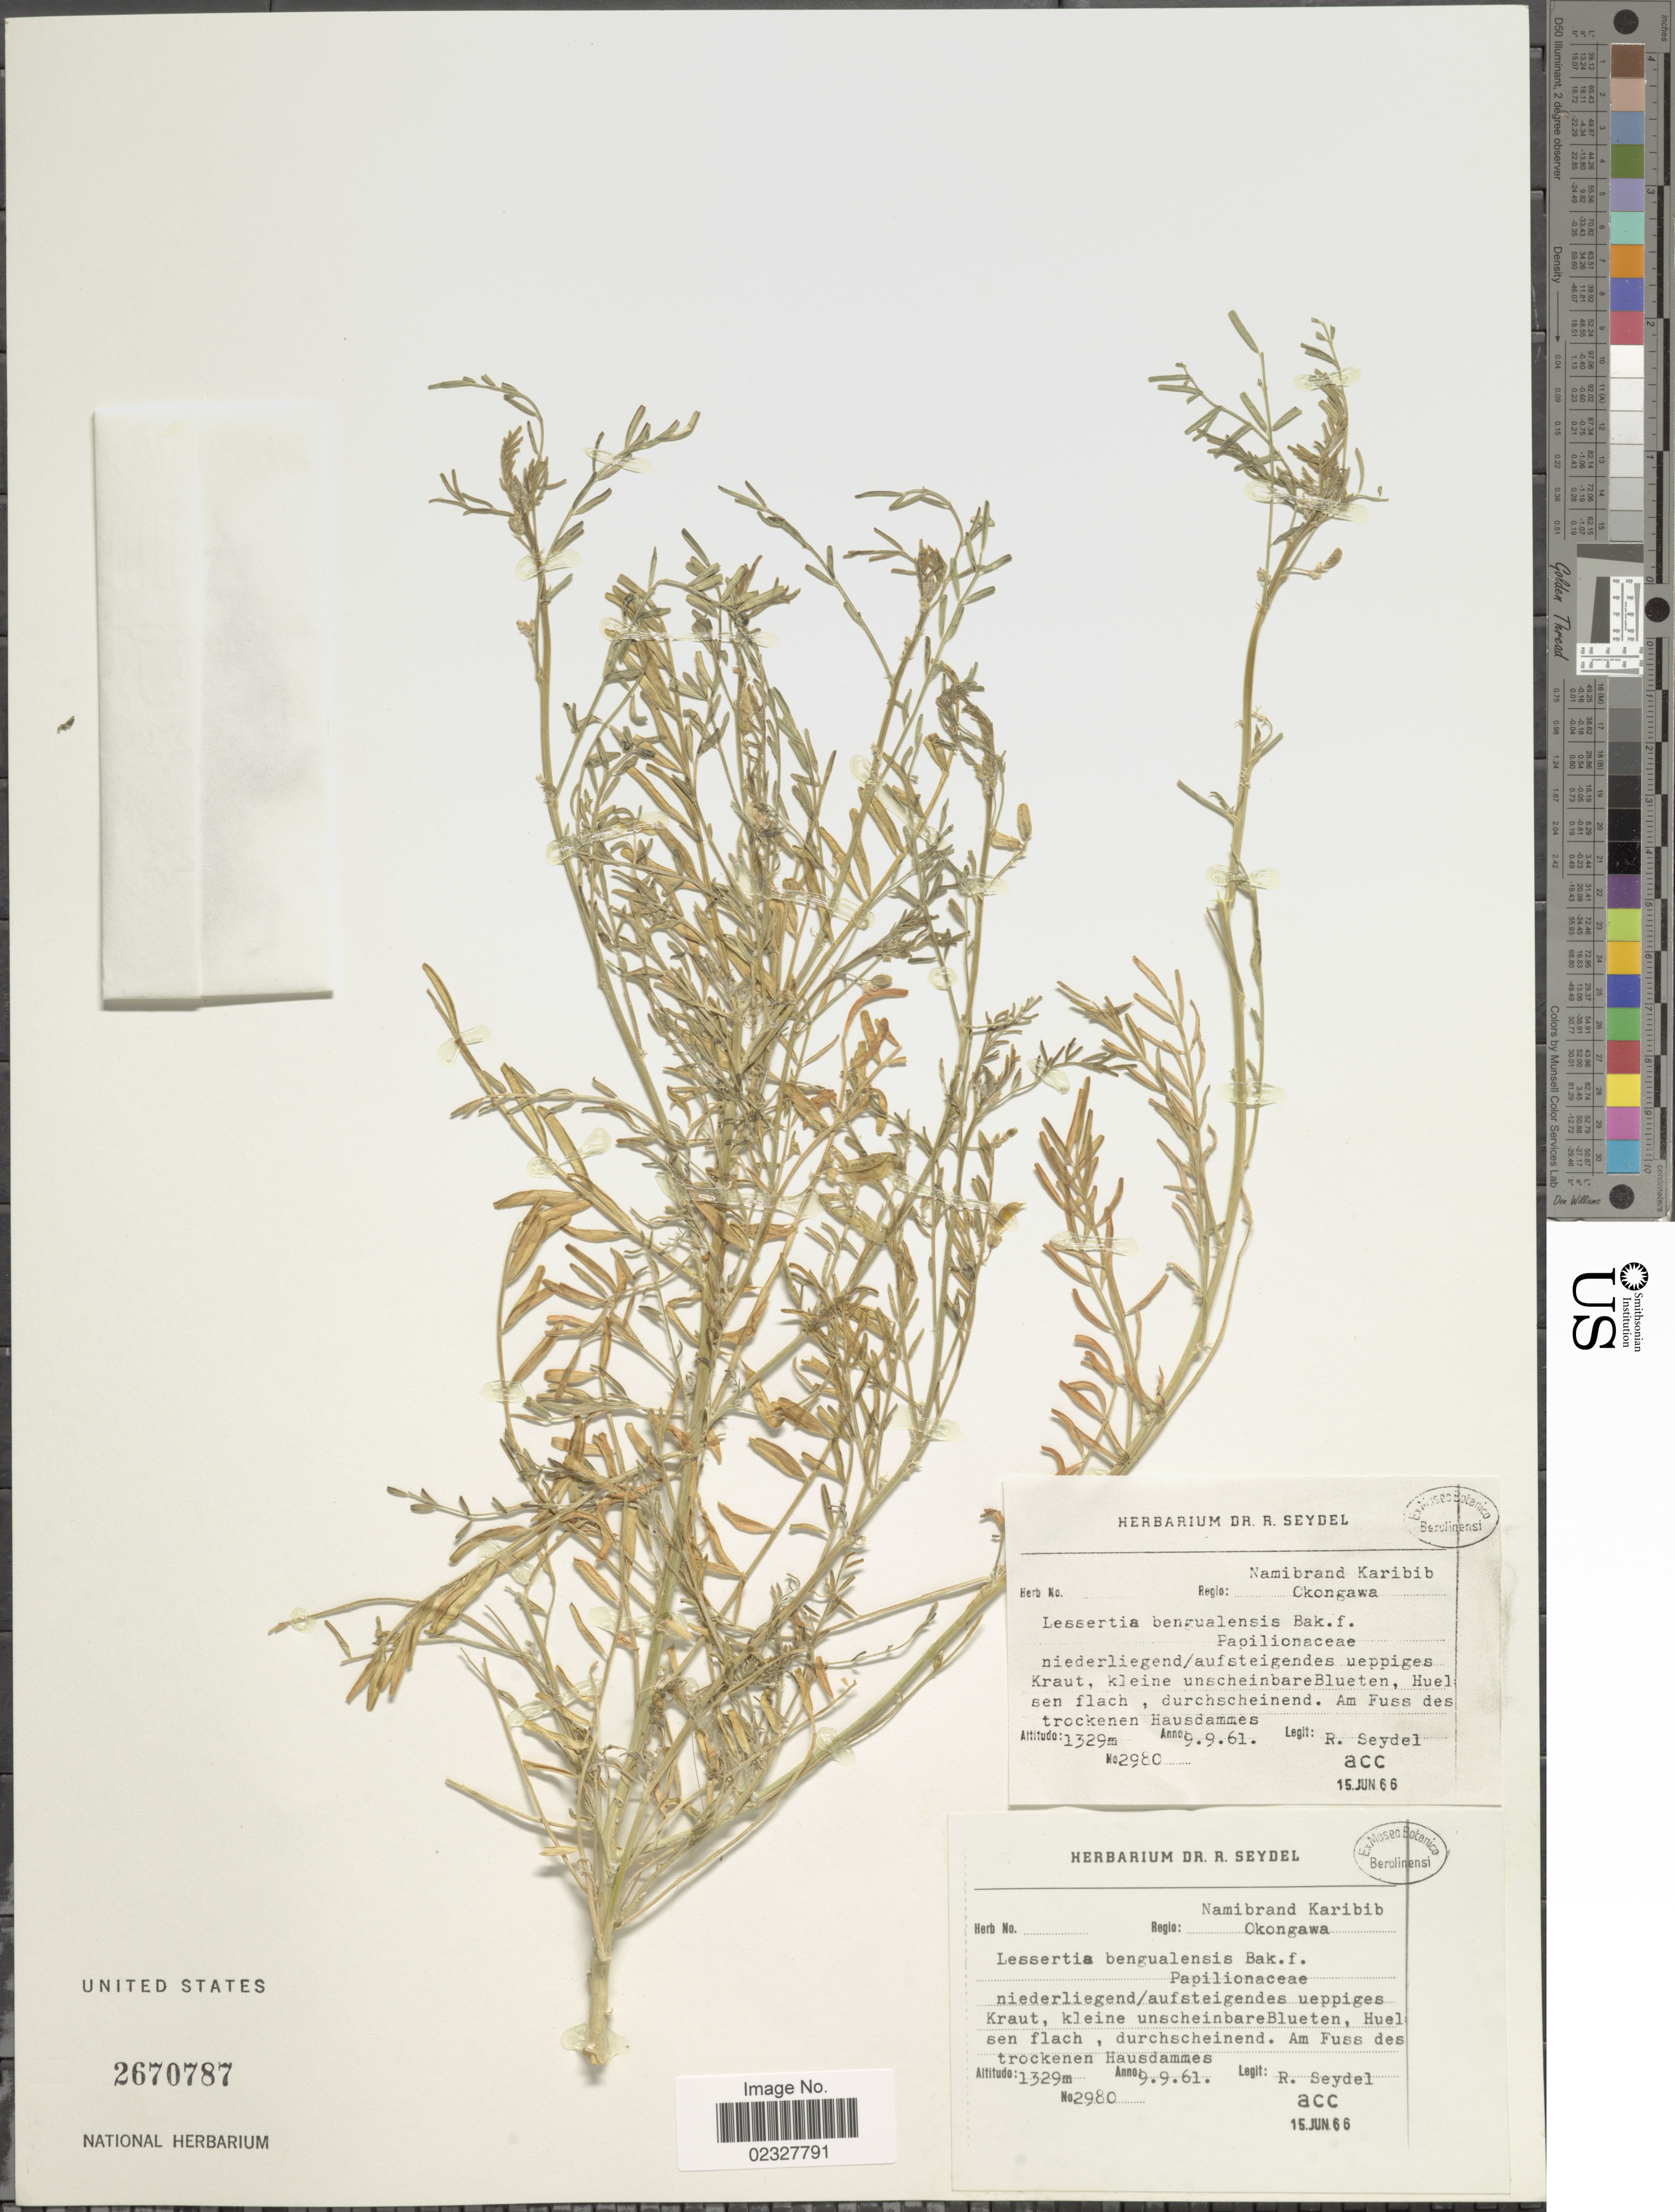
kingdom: Plantae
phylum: Tracheophyta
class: Magnoliopsida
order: Fabales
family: Fabaceae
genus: Lessertia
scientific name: Lessertia benguellensis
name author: Baker f.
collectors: R. Seydel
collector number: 2980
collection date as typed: Transcribed d/m/y: 9/9/61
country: Namibia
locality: Namibrand Karibib, Okonagawa.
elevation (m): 1329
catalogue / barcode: US 2670787